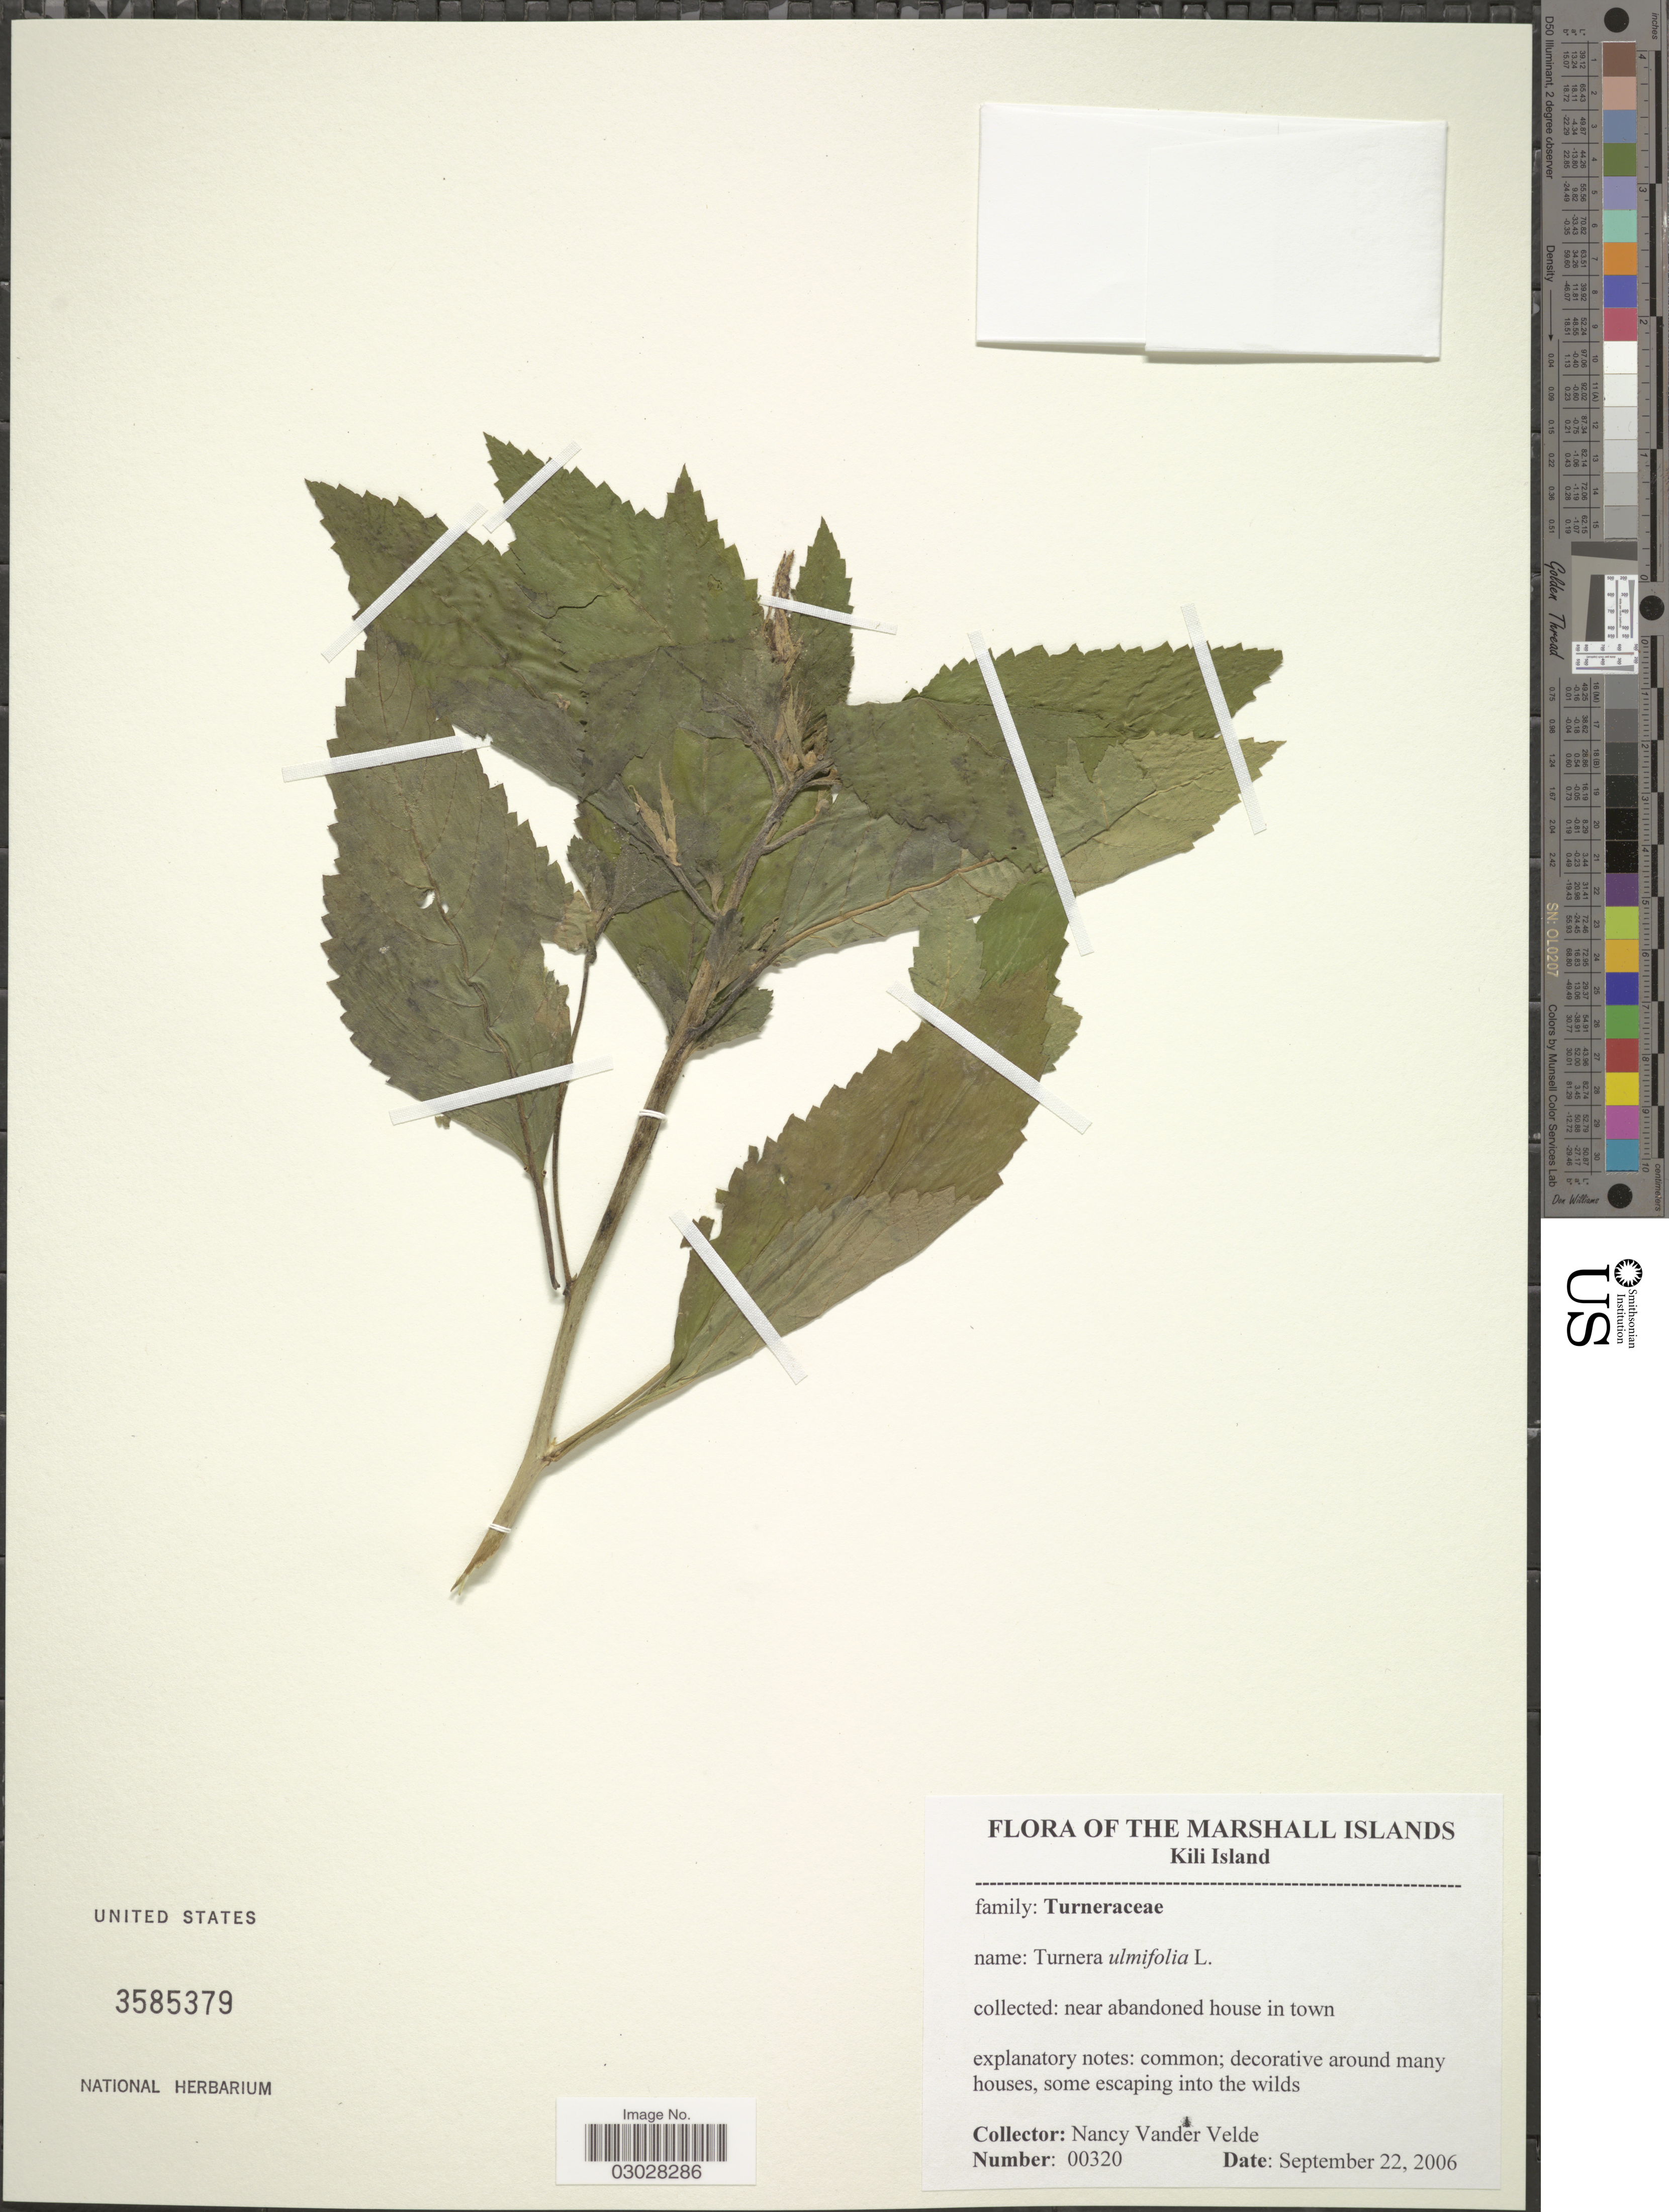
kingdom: Plantae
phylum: Tracheophyta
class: Magnoliopsida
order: Malpighiales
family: Turneraceae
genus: Turnera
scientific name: Turnera ulmifolia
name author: L.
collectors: N. Vander Velde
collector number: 00320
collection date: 2006-09-22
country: Marshall Islands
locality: Kili Island. Near abandoned house in town.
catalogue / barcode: US 3585379